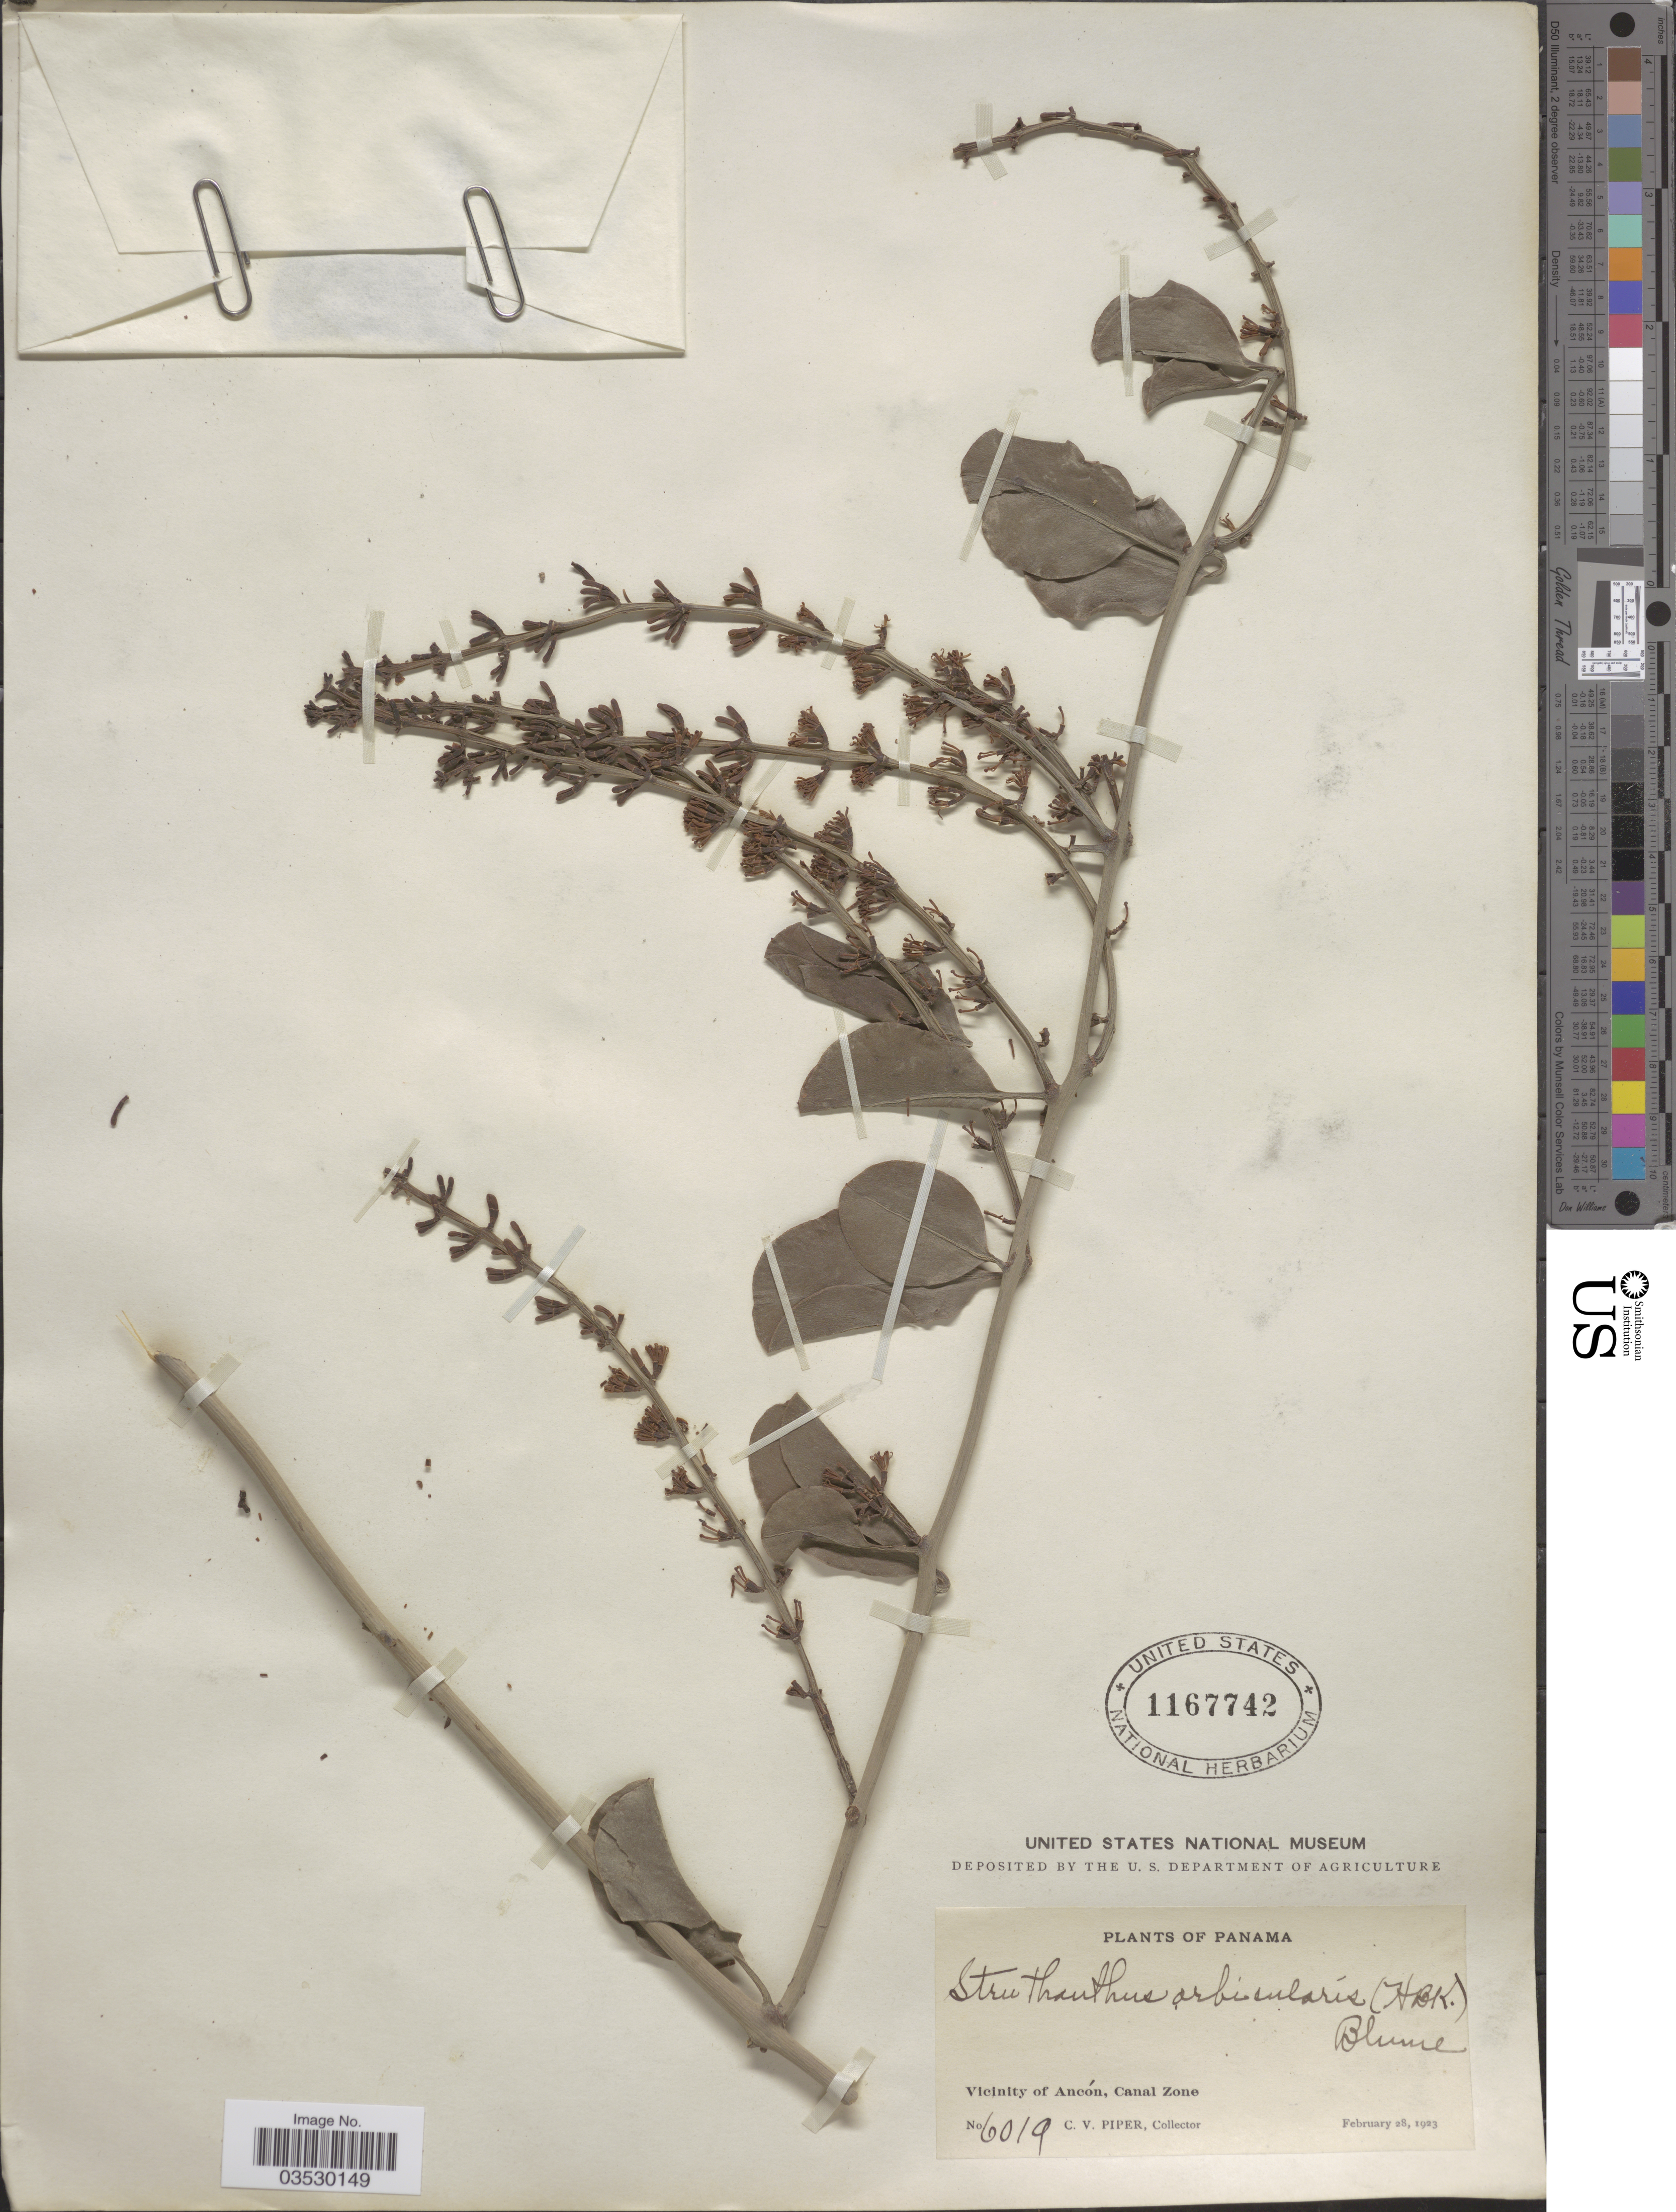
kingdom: Plantae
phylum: Tracheophyta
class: Magnoliopsida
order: Santalales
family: Loranthaceae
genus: Struthanthus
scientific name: Struthanthus orbicularis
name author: (Kunth) Blume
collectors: C. V. Piper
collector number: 6019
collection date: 1923-02-28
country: Panama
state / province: Colón / Panamá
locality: Vicinity of Ancón, Canal Zone.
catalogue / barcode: US 1167742